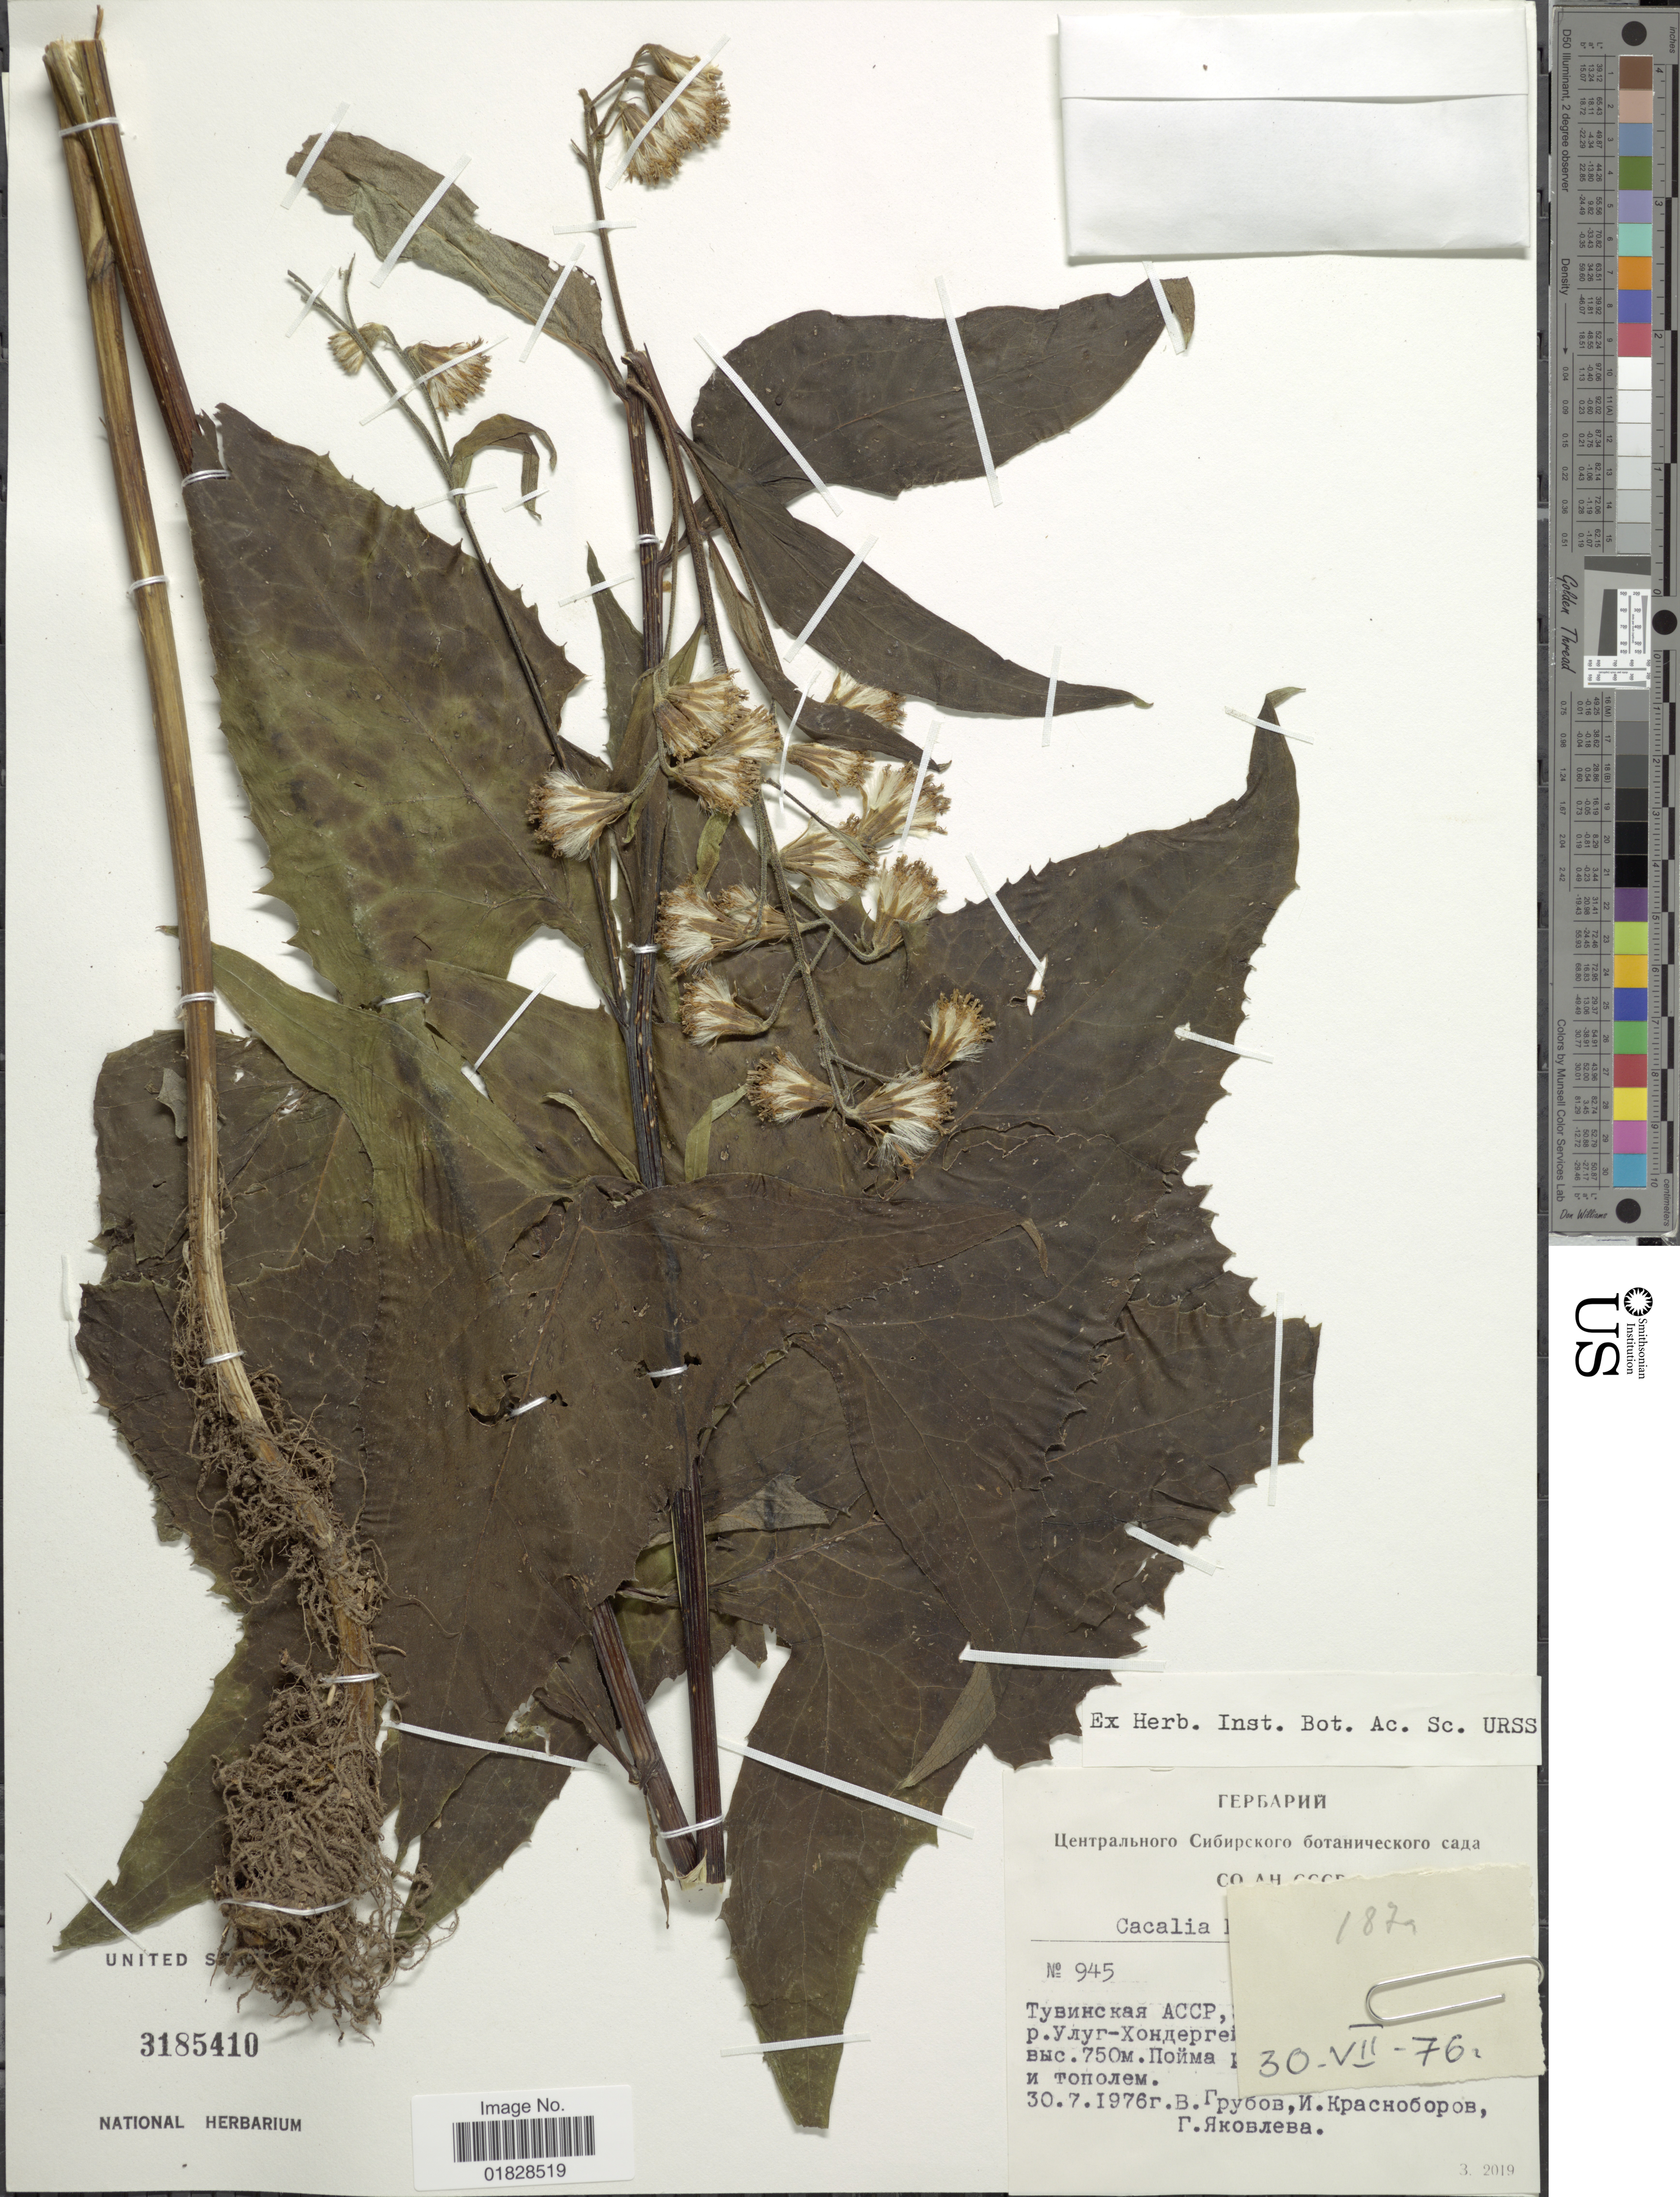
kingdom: Plantae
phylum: Tracheophyta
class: Magnoliopsida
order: Asterales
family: Asteraceae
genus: Parasenecio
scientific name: Parasenecio hastatus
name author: (L.) H. Koyama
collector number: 945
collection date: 1976-07-30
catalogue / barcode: US 3185410